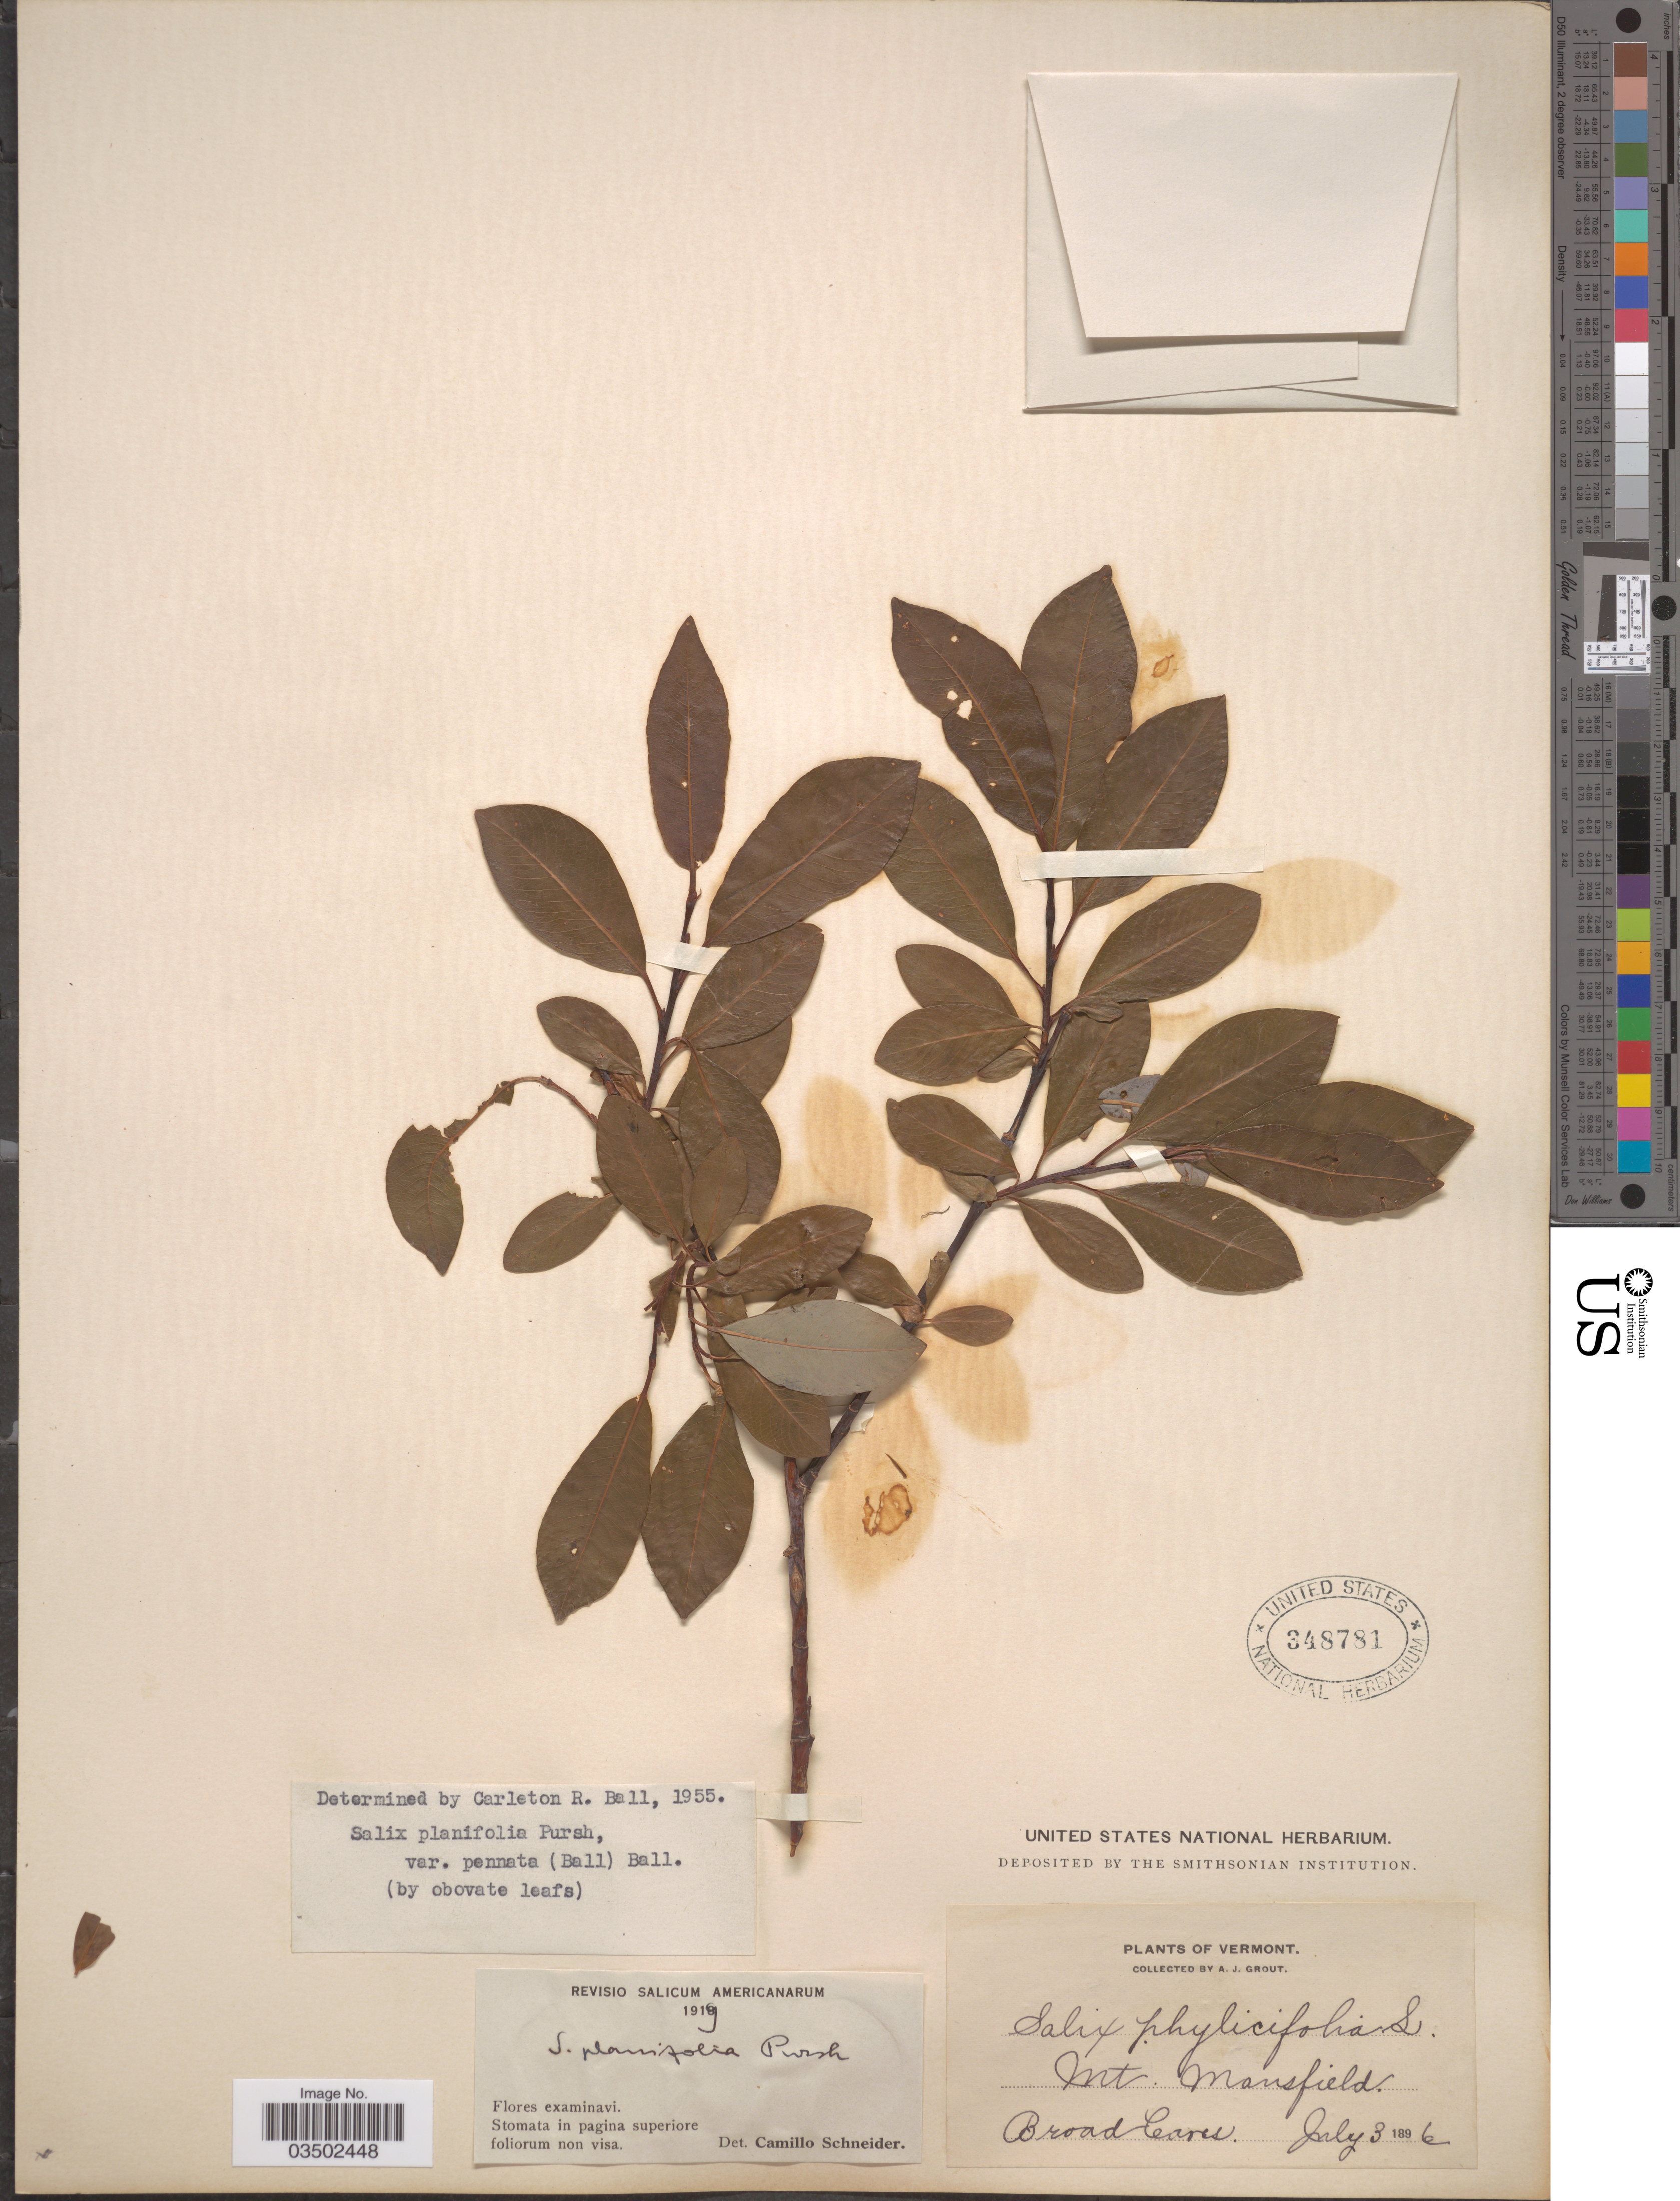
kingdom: Plantae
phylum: Tracheophyta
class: Magnoliopsida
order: Malpighiales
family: Salicaceae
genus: Salix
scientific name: Salix planifolia var. pennata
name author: (C.R. Ball) C.R. Ball ex Dutilly et al.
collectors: A. J. Grout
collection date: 1896-07-03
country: United States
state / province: Vermont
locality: Mt. Mansfield.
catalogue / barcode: US 348781